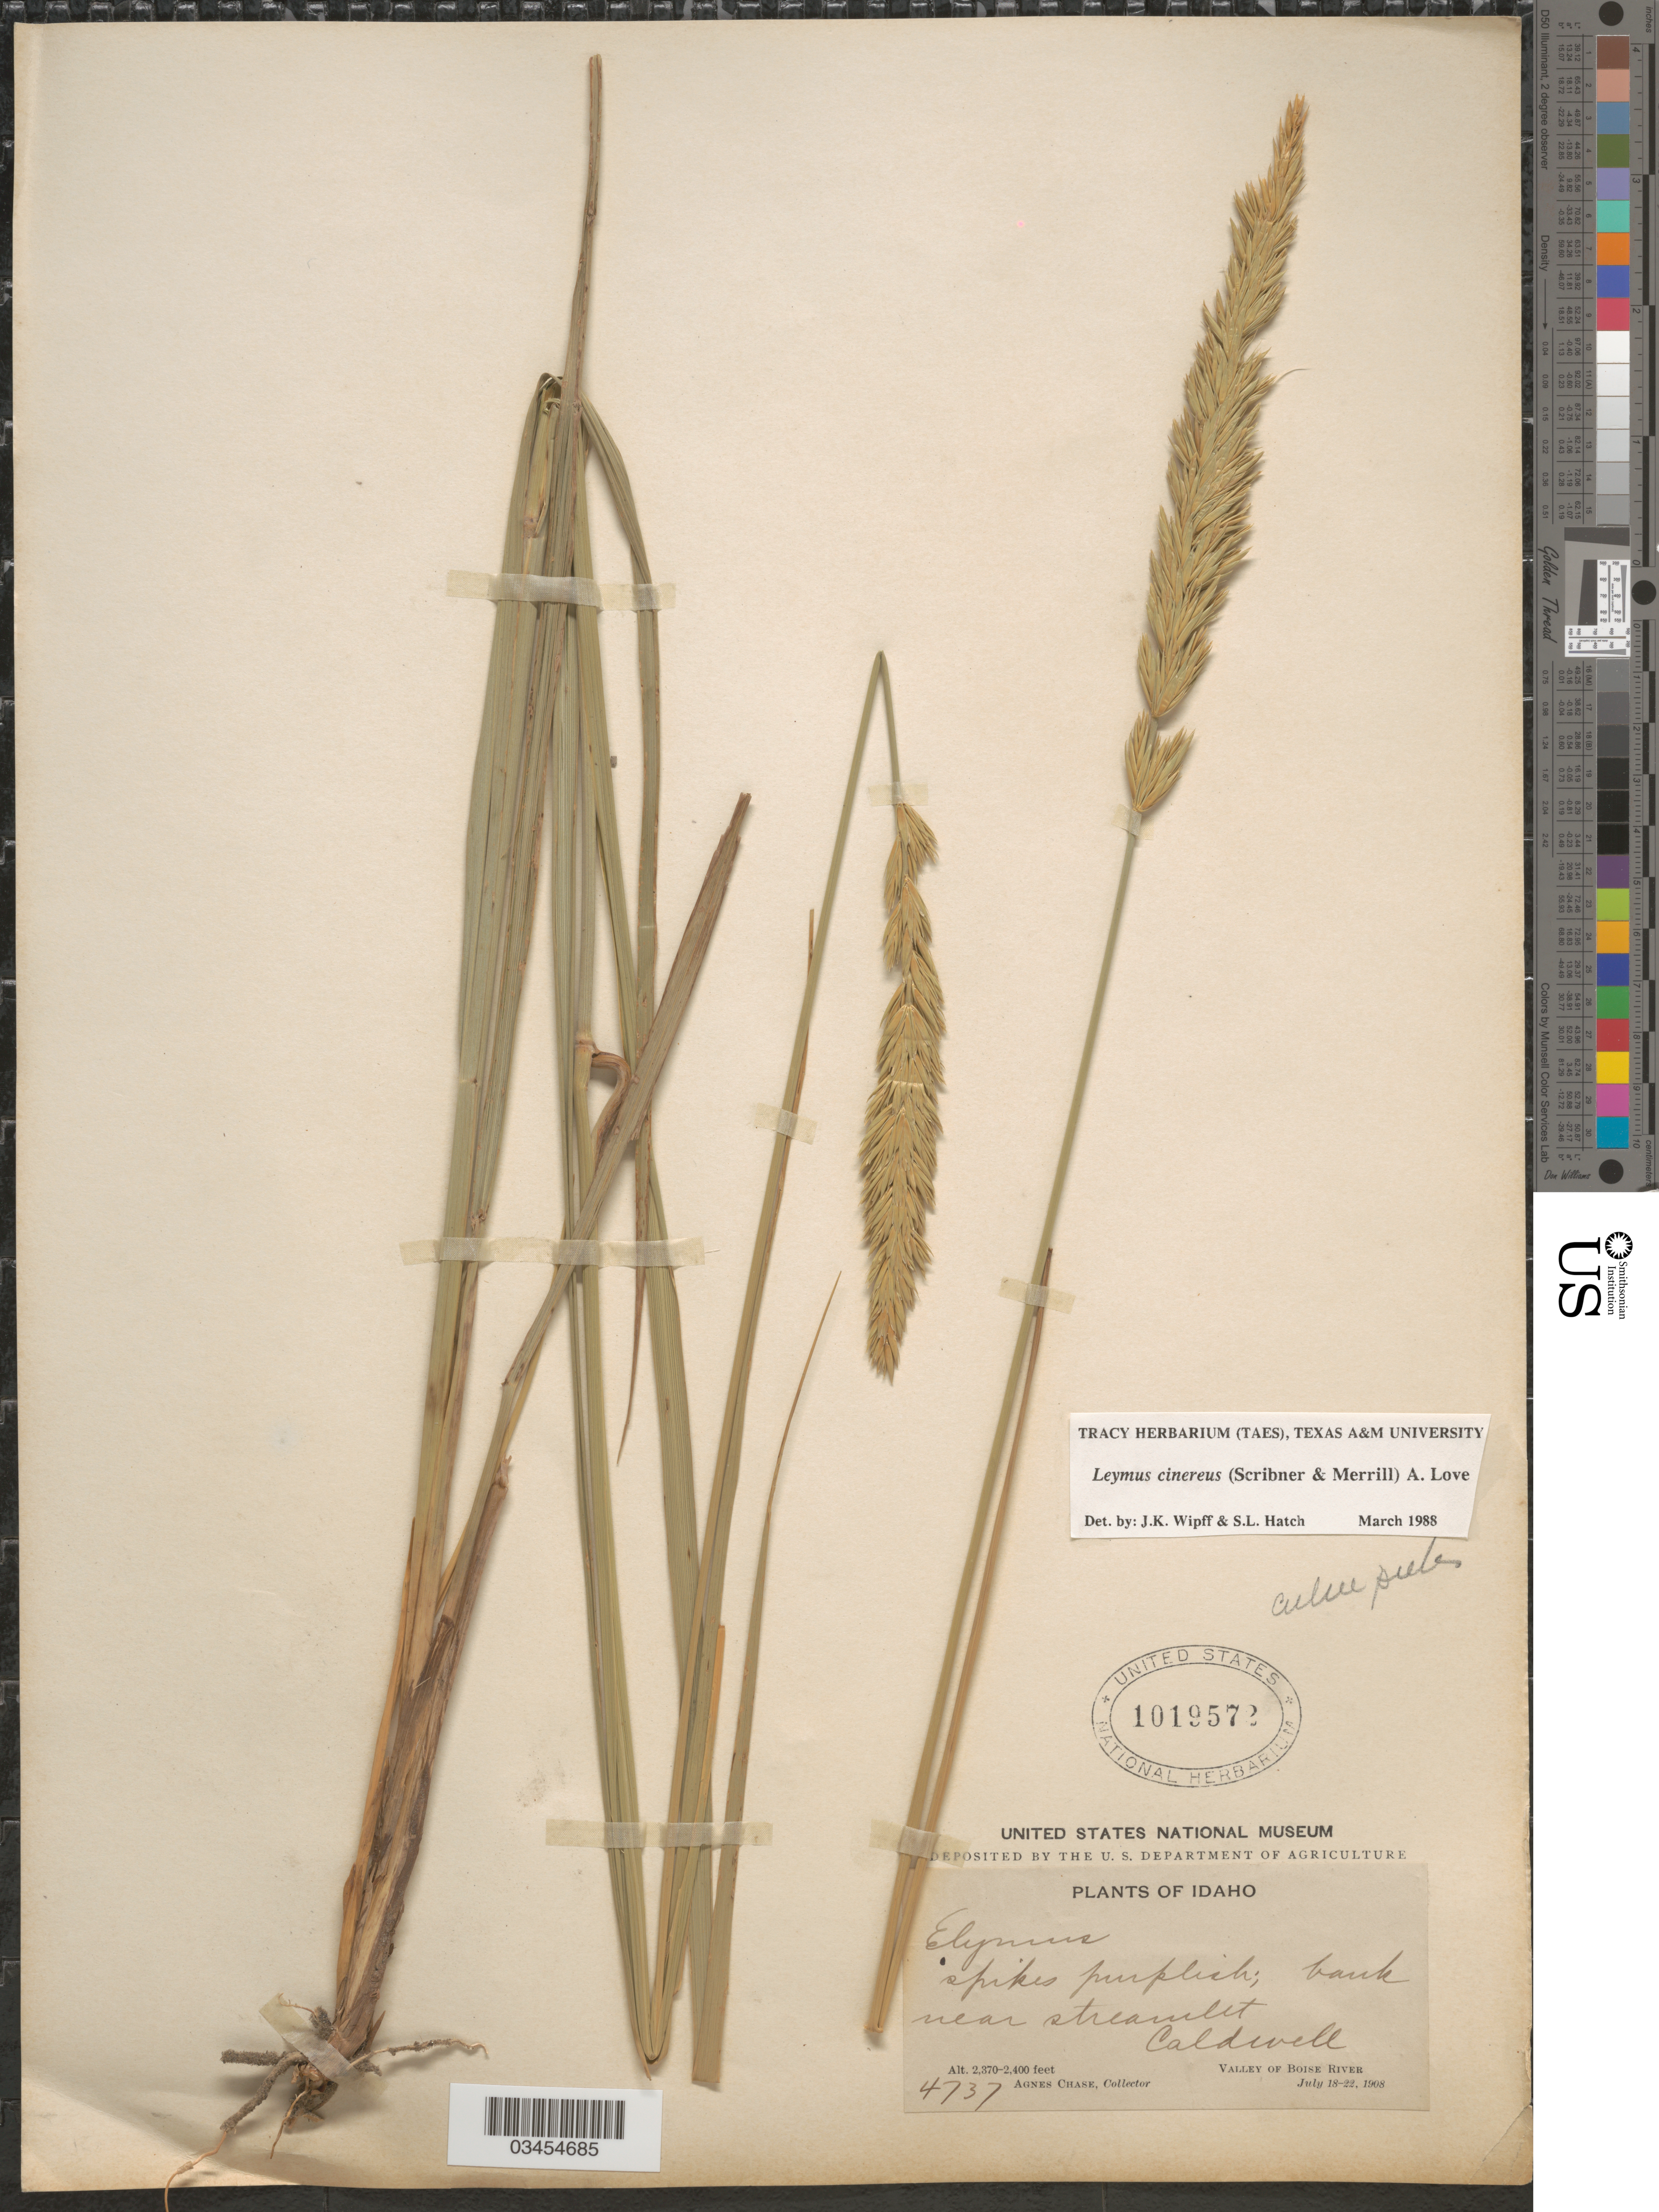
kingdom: Plantae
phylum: Tracheophyta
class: Liliopsida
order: Poales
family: Poaceae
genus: Leymus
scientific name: Leymus cinereus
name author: (Scribn. & Merr.) Á. Löve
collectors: A. Chase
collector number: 4737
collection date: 1908-07-18/1908-07-22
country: United States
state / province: Idaho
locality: Bank near streamlet Caldwell. Valley of Boise River.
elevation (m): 722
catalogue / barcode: US 1019572